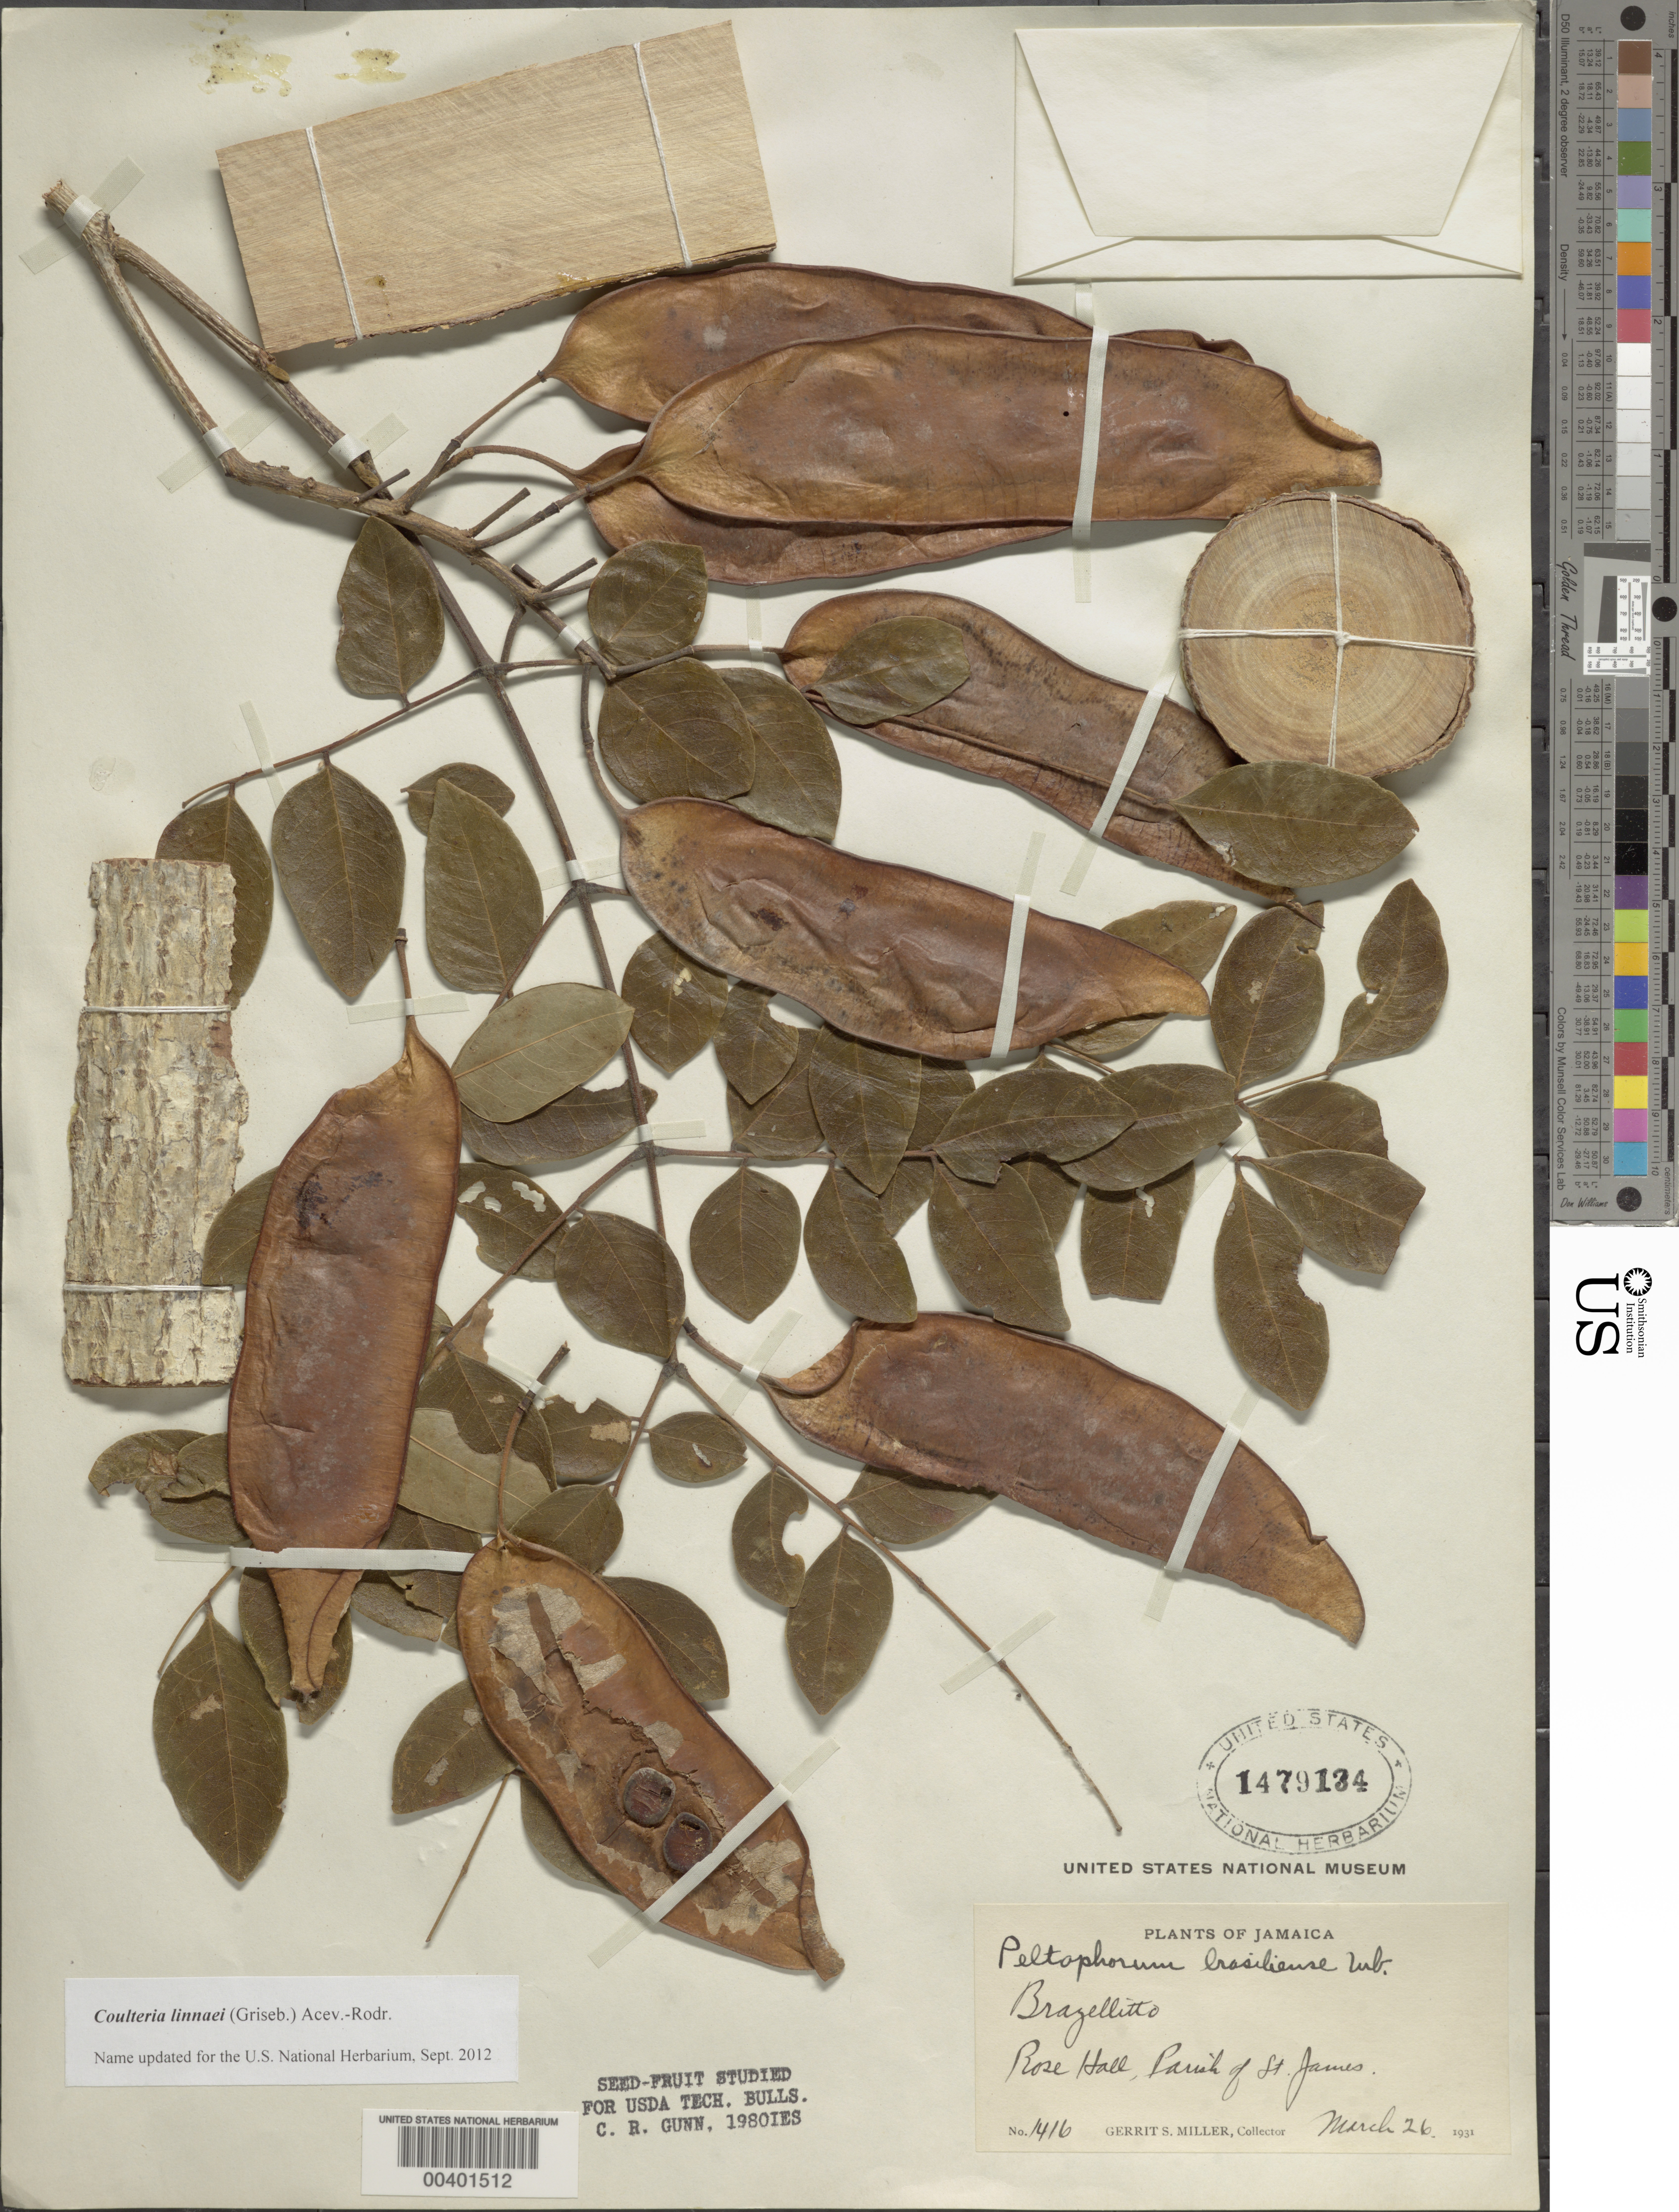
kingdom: Plantae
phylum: Tracheophyta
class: Magnoliopsida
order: Fabales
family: Fabaceae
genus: Coulteria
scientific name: Coulteria linnaei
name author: (Griseb.) Acev.-Rodr.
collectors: G. S. Miller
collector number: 1416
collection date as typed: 26 Mar 1931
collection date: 1931-03-26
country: Jamaica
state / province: Saint James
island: Greater Antilles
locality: Rose hall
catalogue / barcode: US 1479134